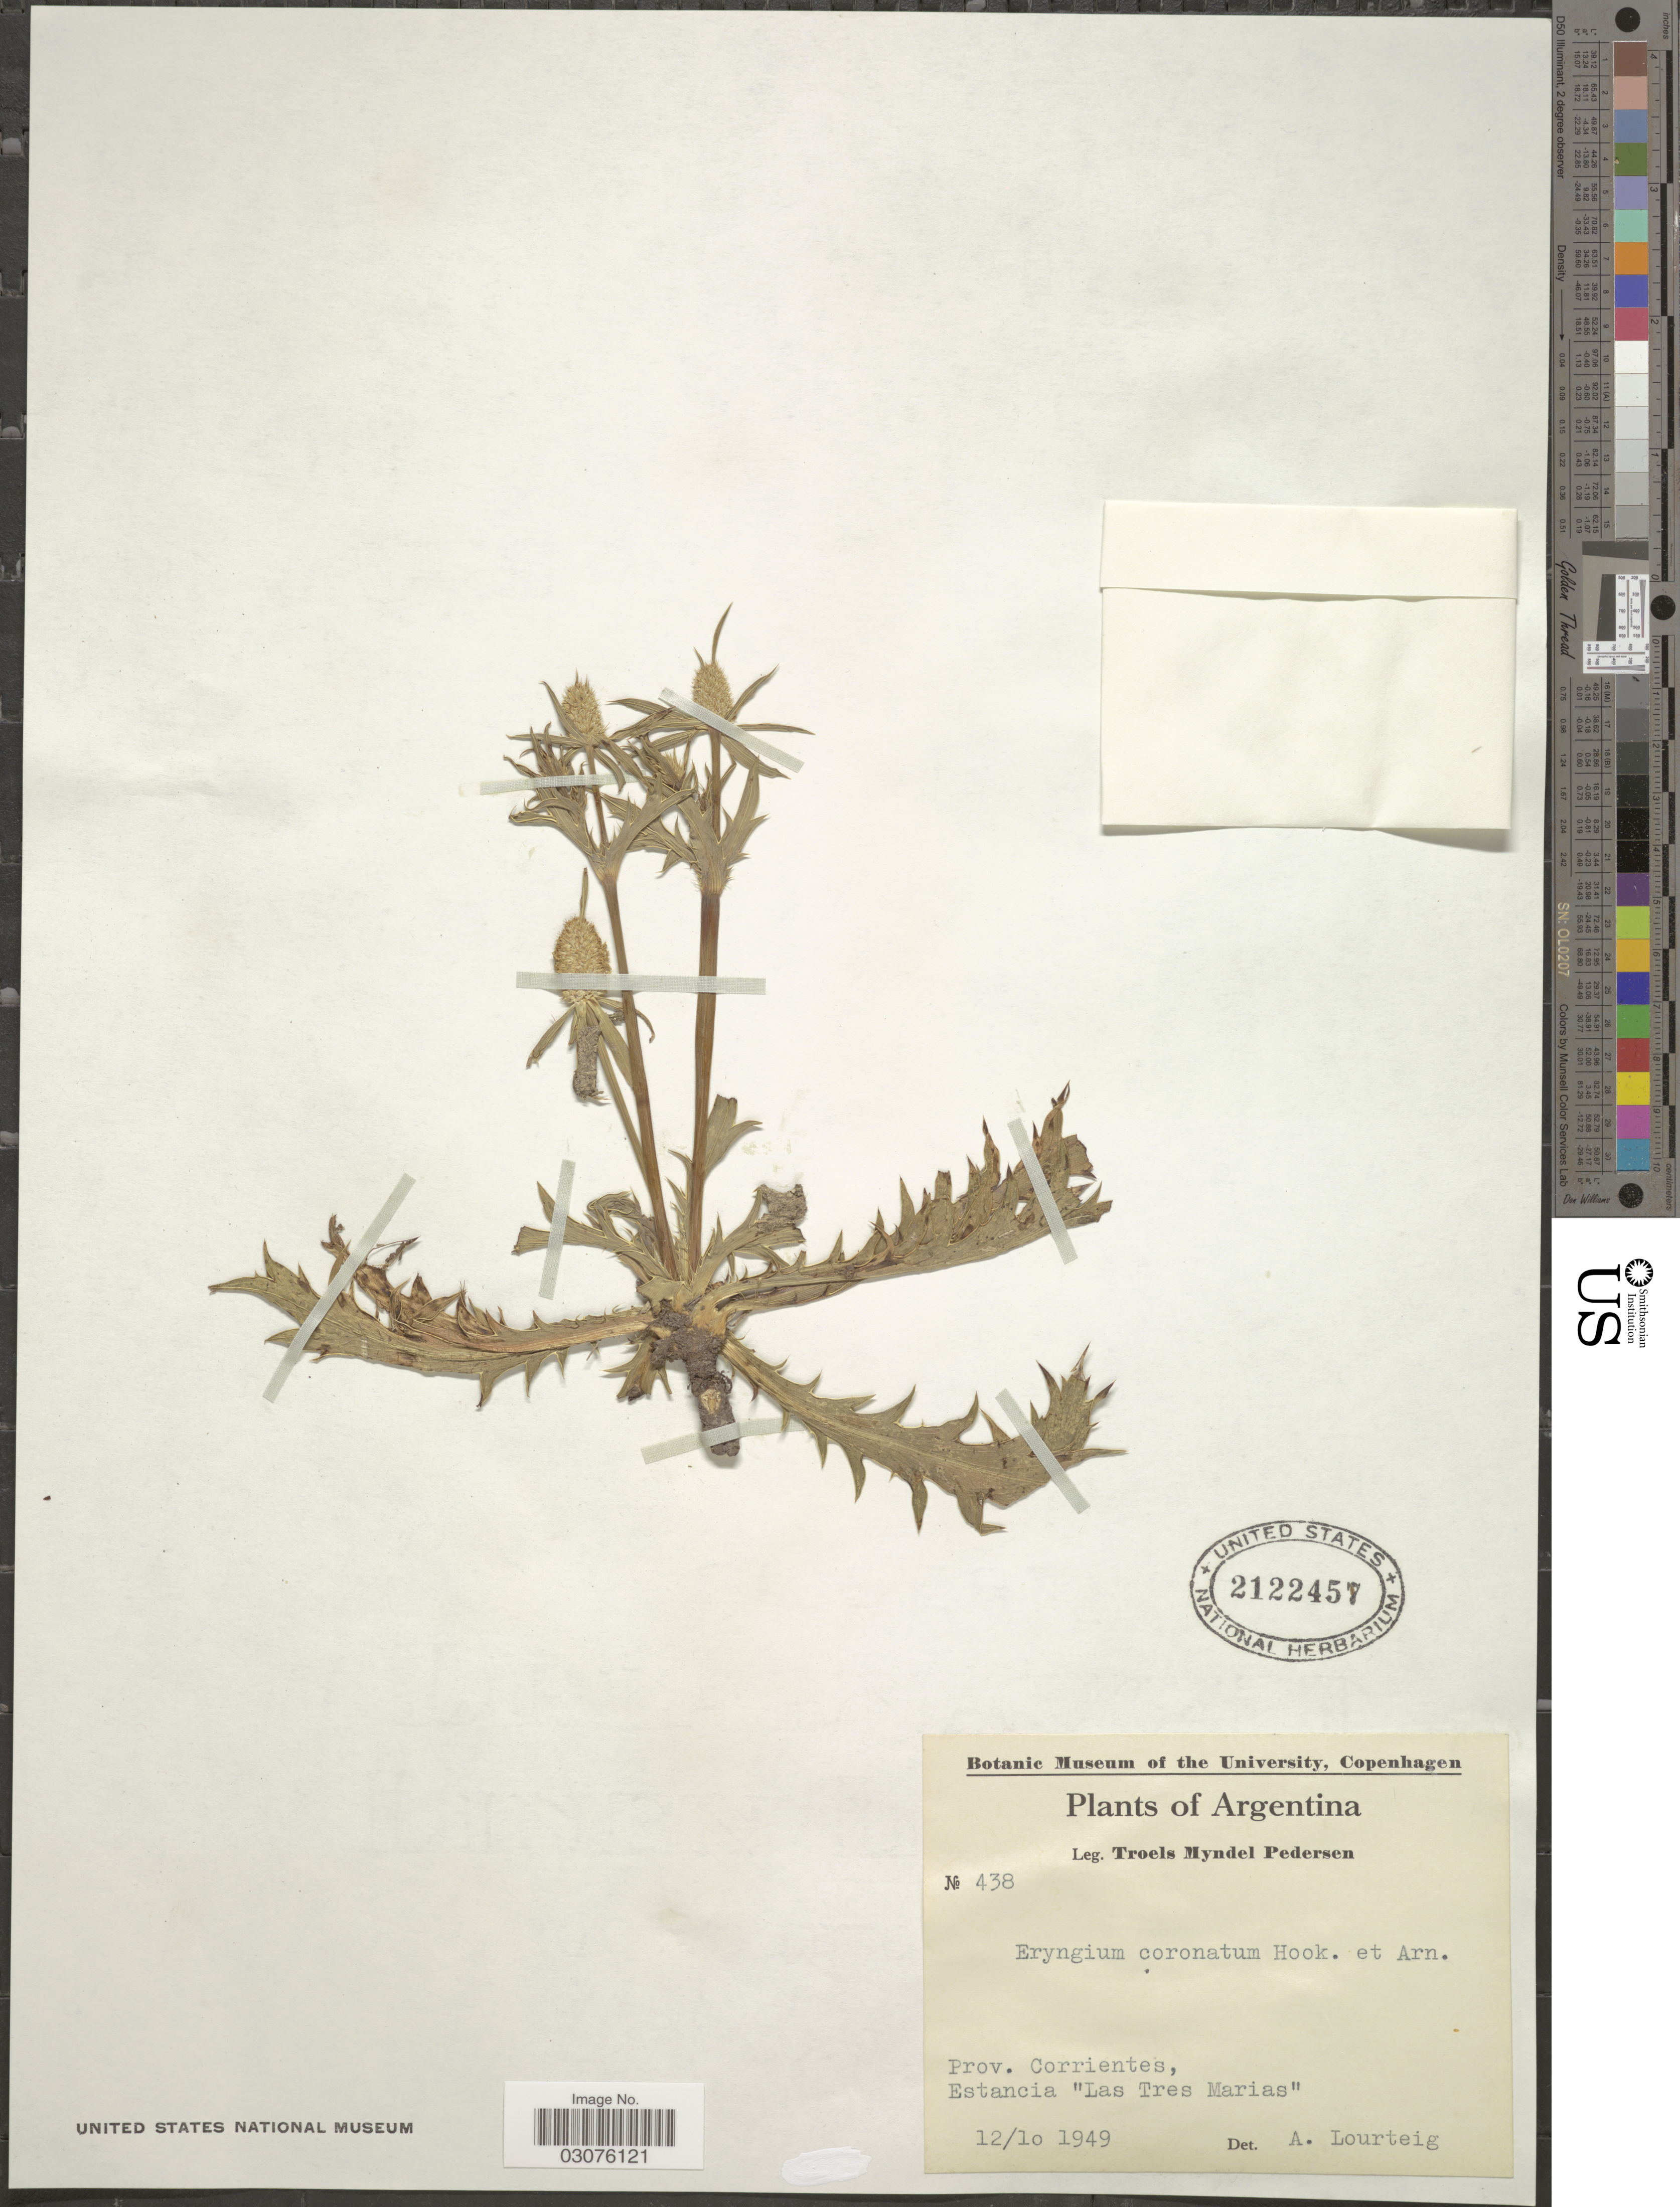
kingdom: Plantae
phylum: Tracheophyta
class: Magnoliopsida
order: Apiales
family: Apiaceae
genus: Eryngium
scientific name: Eryngium coronatum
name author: Hook. & Arn.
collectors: T. Pederson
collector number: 438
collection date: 1949-10-12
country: Argentina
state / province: Corrientes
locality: Prov. Corrientes, Estancia "Las Tres Marias".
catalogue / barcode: US 2122458